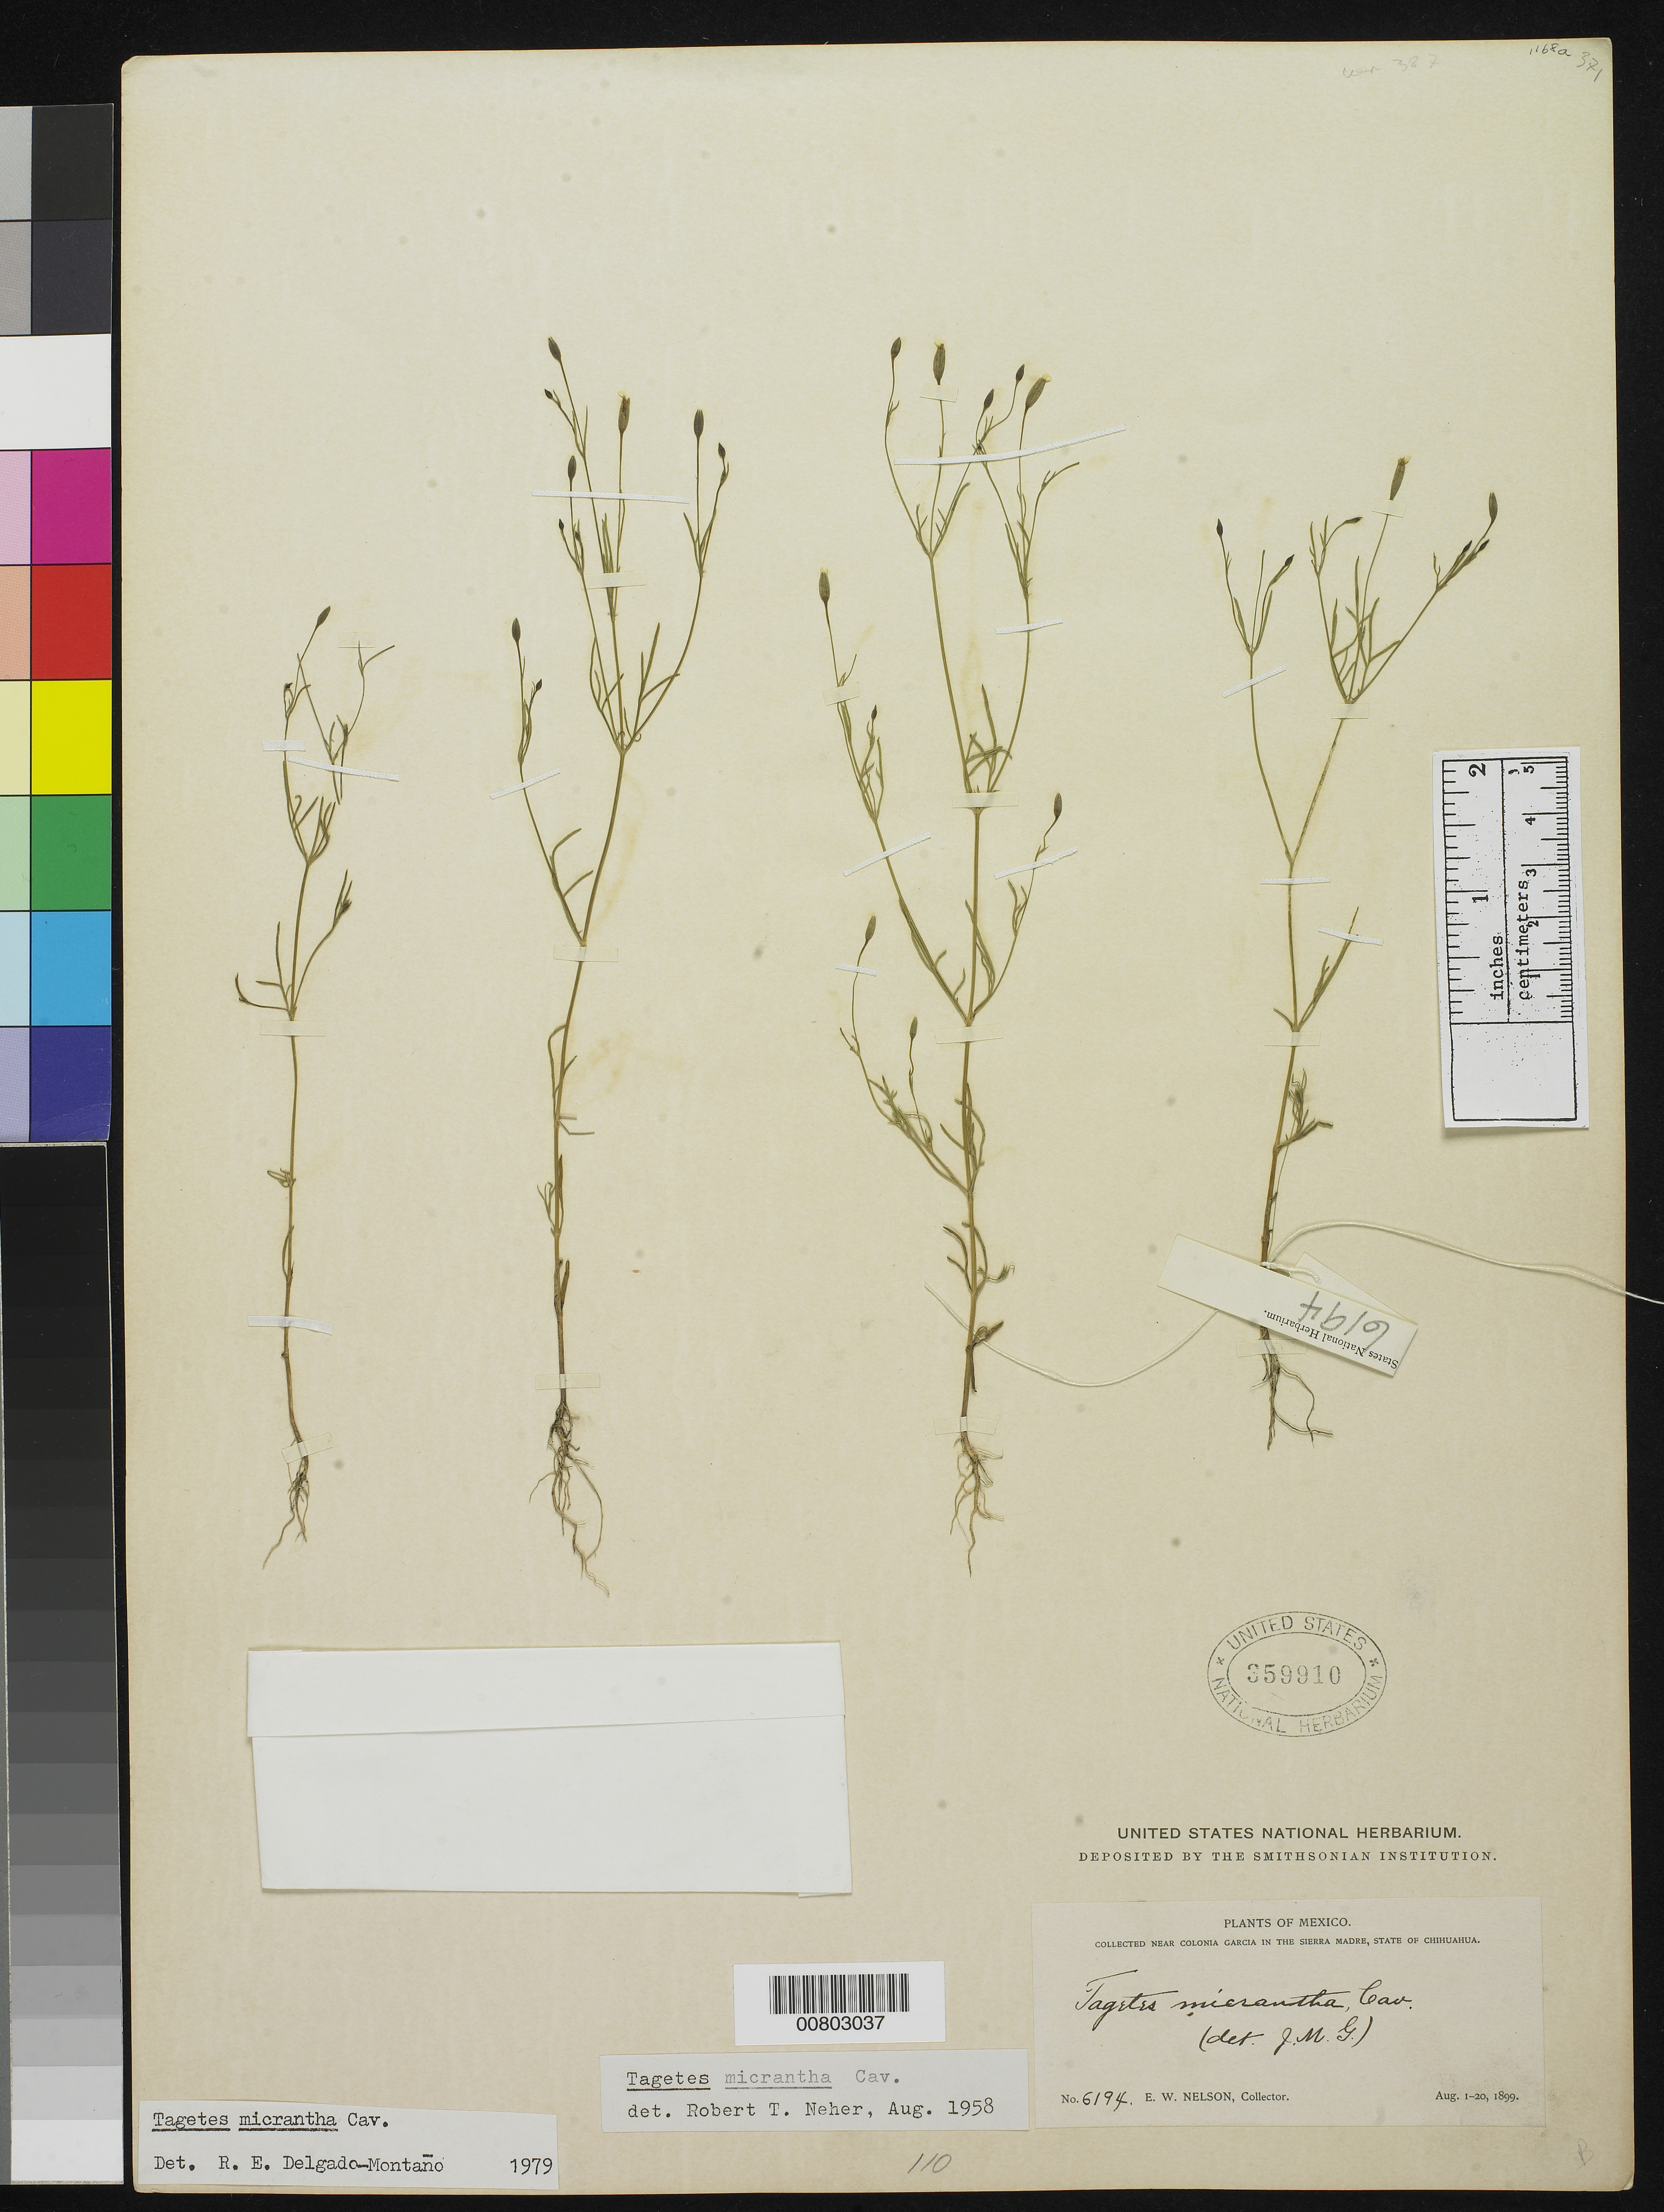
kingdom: Plantae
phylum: Tracheophyta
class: Magnoliopsida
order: Asterales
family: Asteraceae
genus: Tagetes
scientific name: Tagetes micrantha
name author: Cav.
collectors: E. W. Nelson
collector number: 6194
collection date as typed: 01 Aug 1899 to 20 Aug 1899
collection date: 1899-08-01/1899-08-20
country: Mexico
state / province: Chihuahua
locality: Near Colonia García in the Sierra Madre, Chihuahua.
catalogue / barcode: US 359910